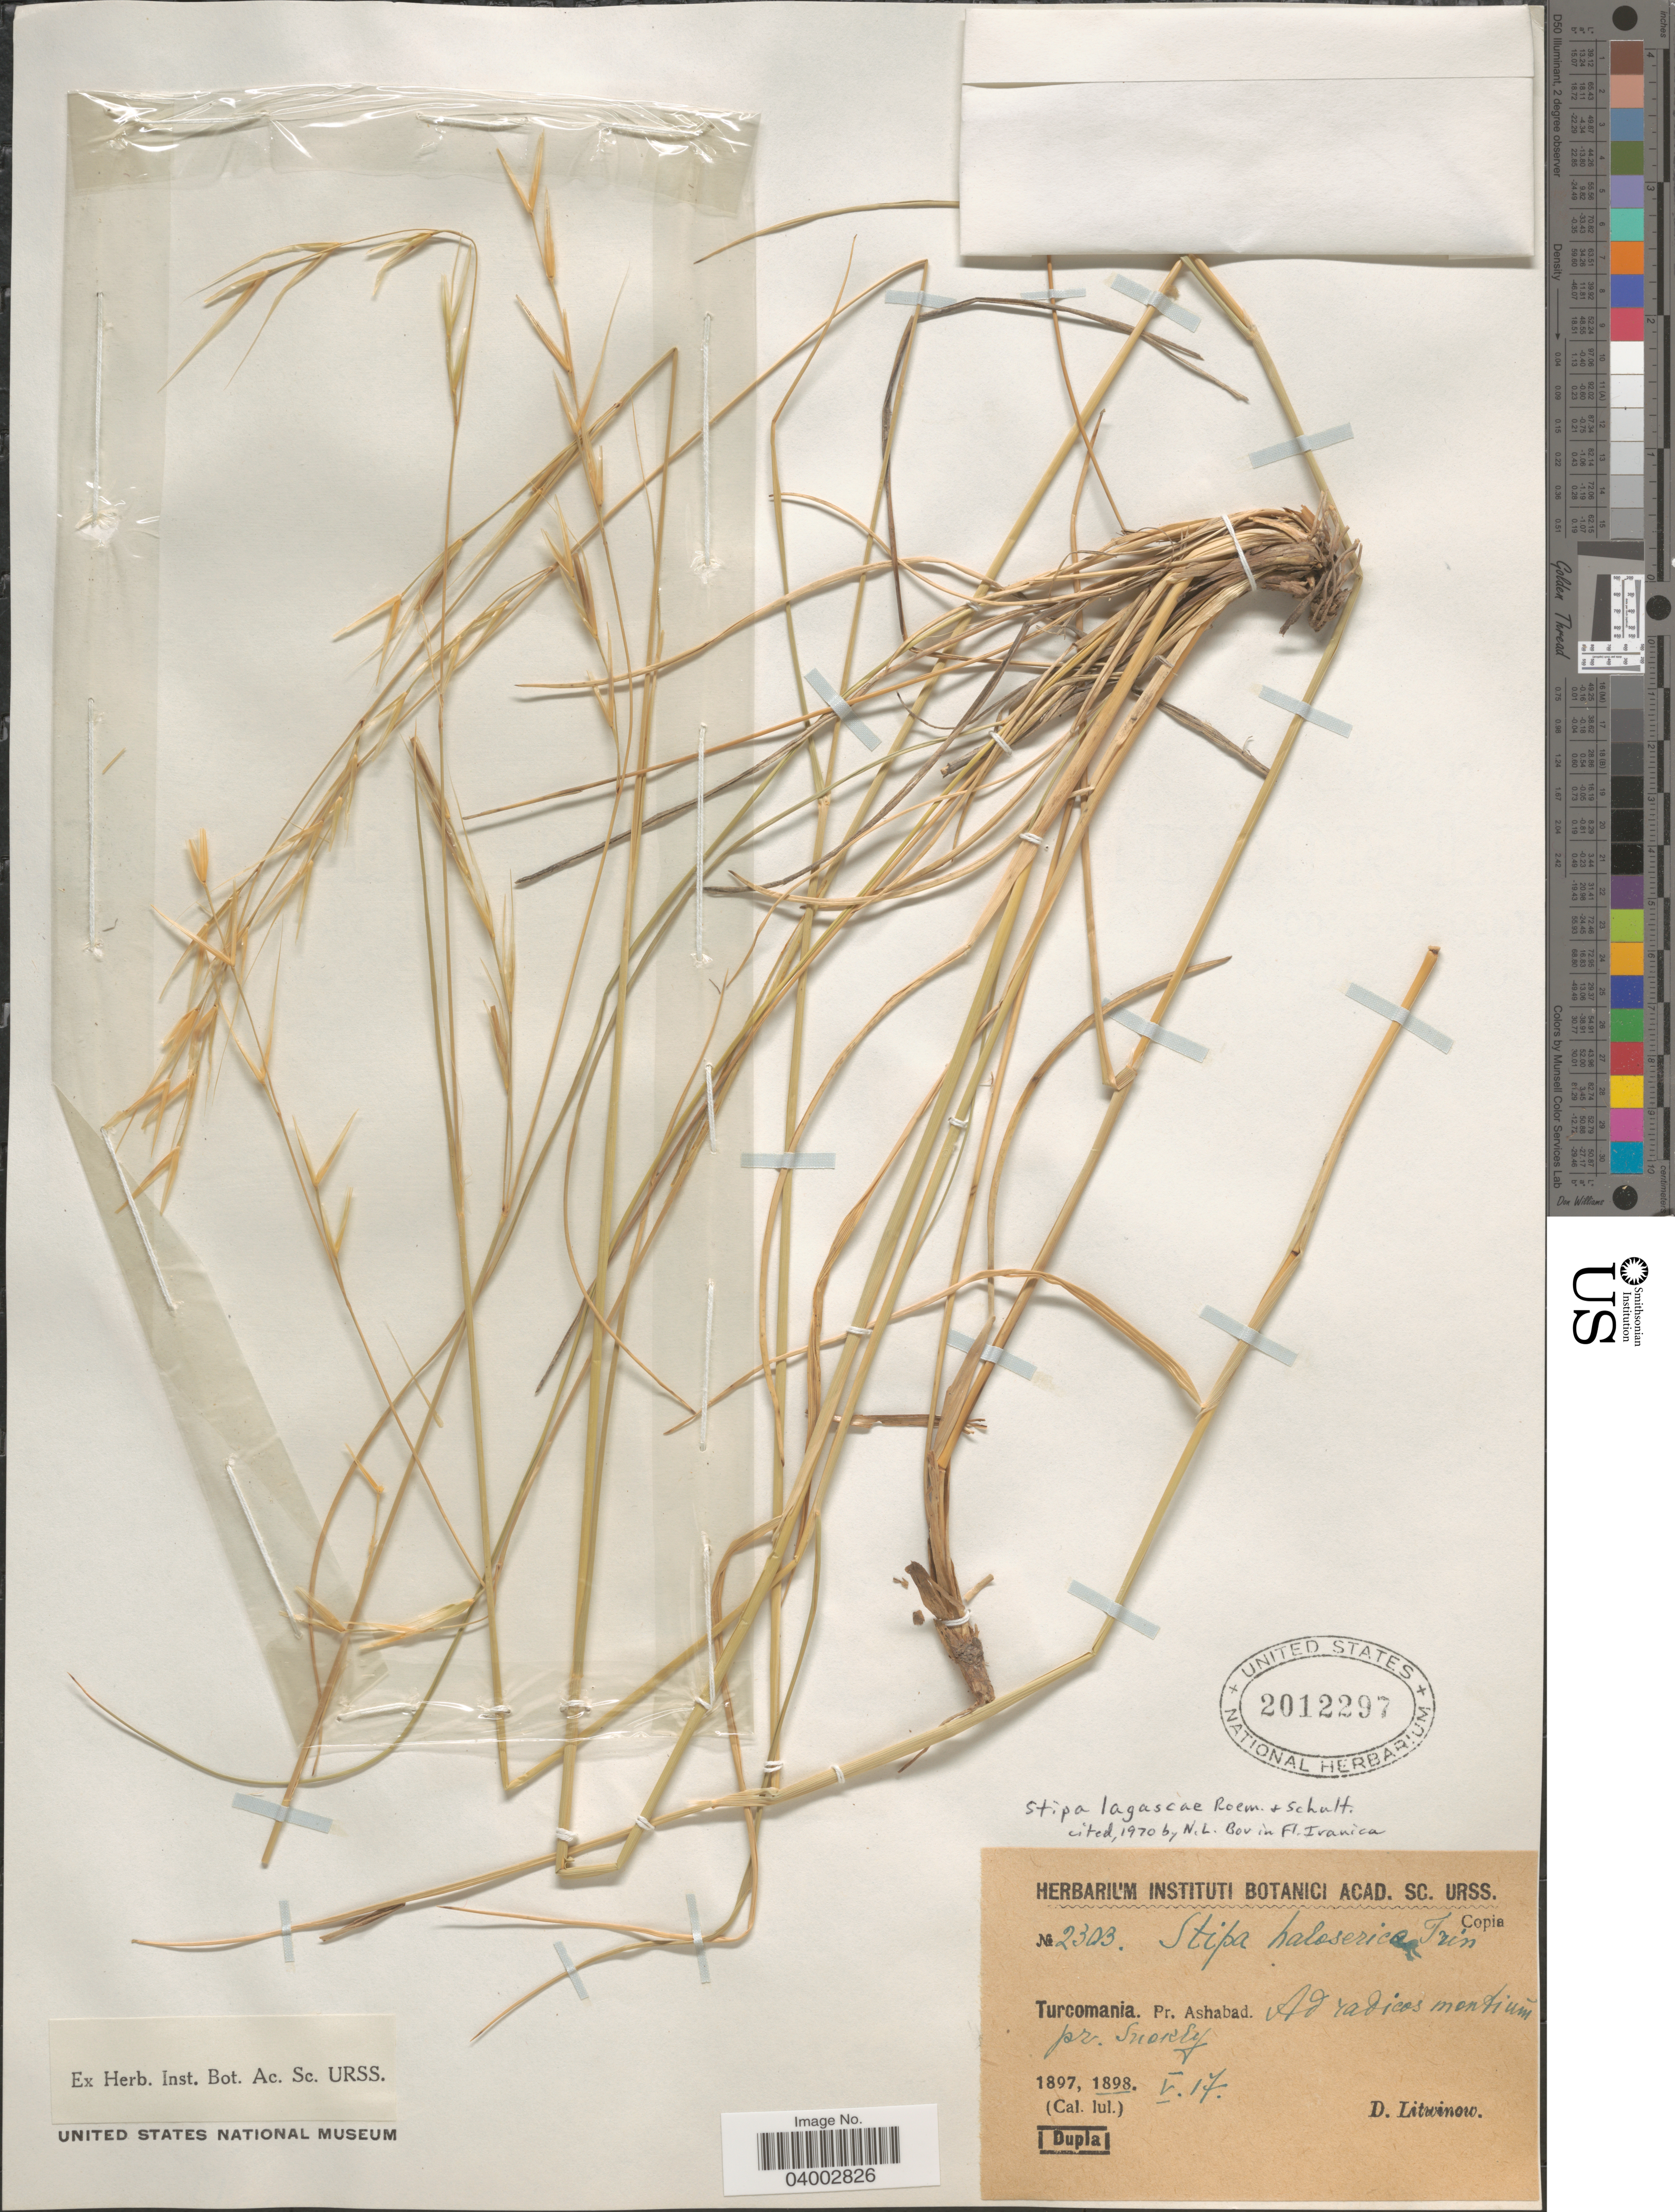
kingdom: Plantae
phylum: Tracheophyta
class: Liliopsida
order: Poales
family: Poaceae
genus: Stipa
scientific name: Stipa lagascae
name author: Schult. & Roem.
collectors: D. Litwinow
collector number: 230B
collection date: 1898-05-17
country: Turkmenistan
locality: Turcomania. Pr. Ashabad. Ad radicos montium pr. Snokey. [interpreted]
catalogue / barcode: US 2012297